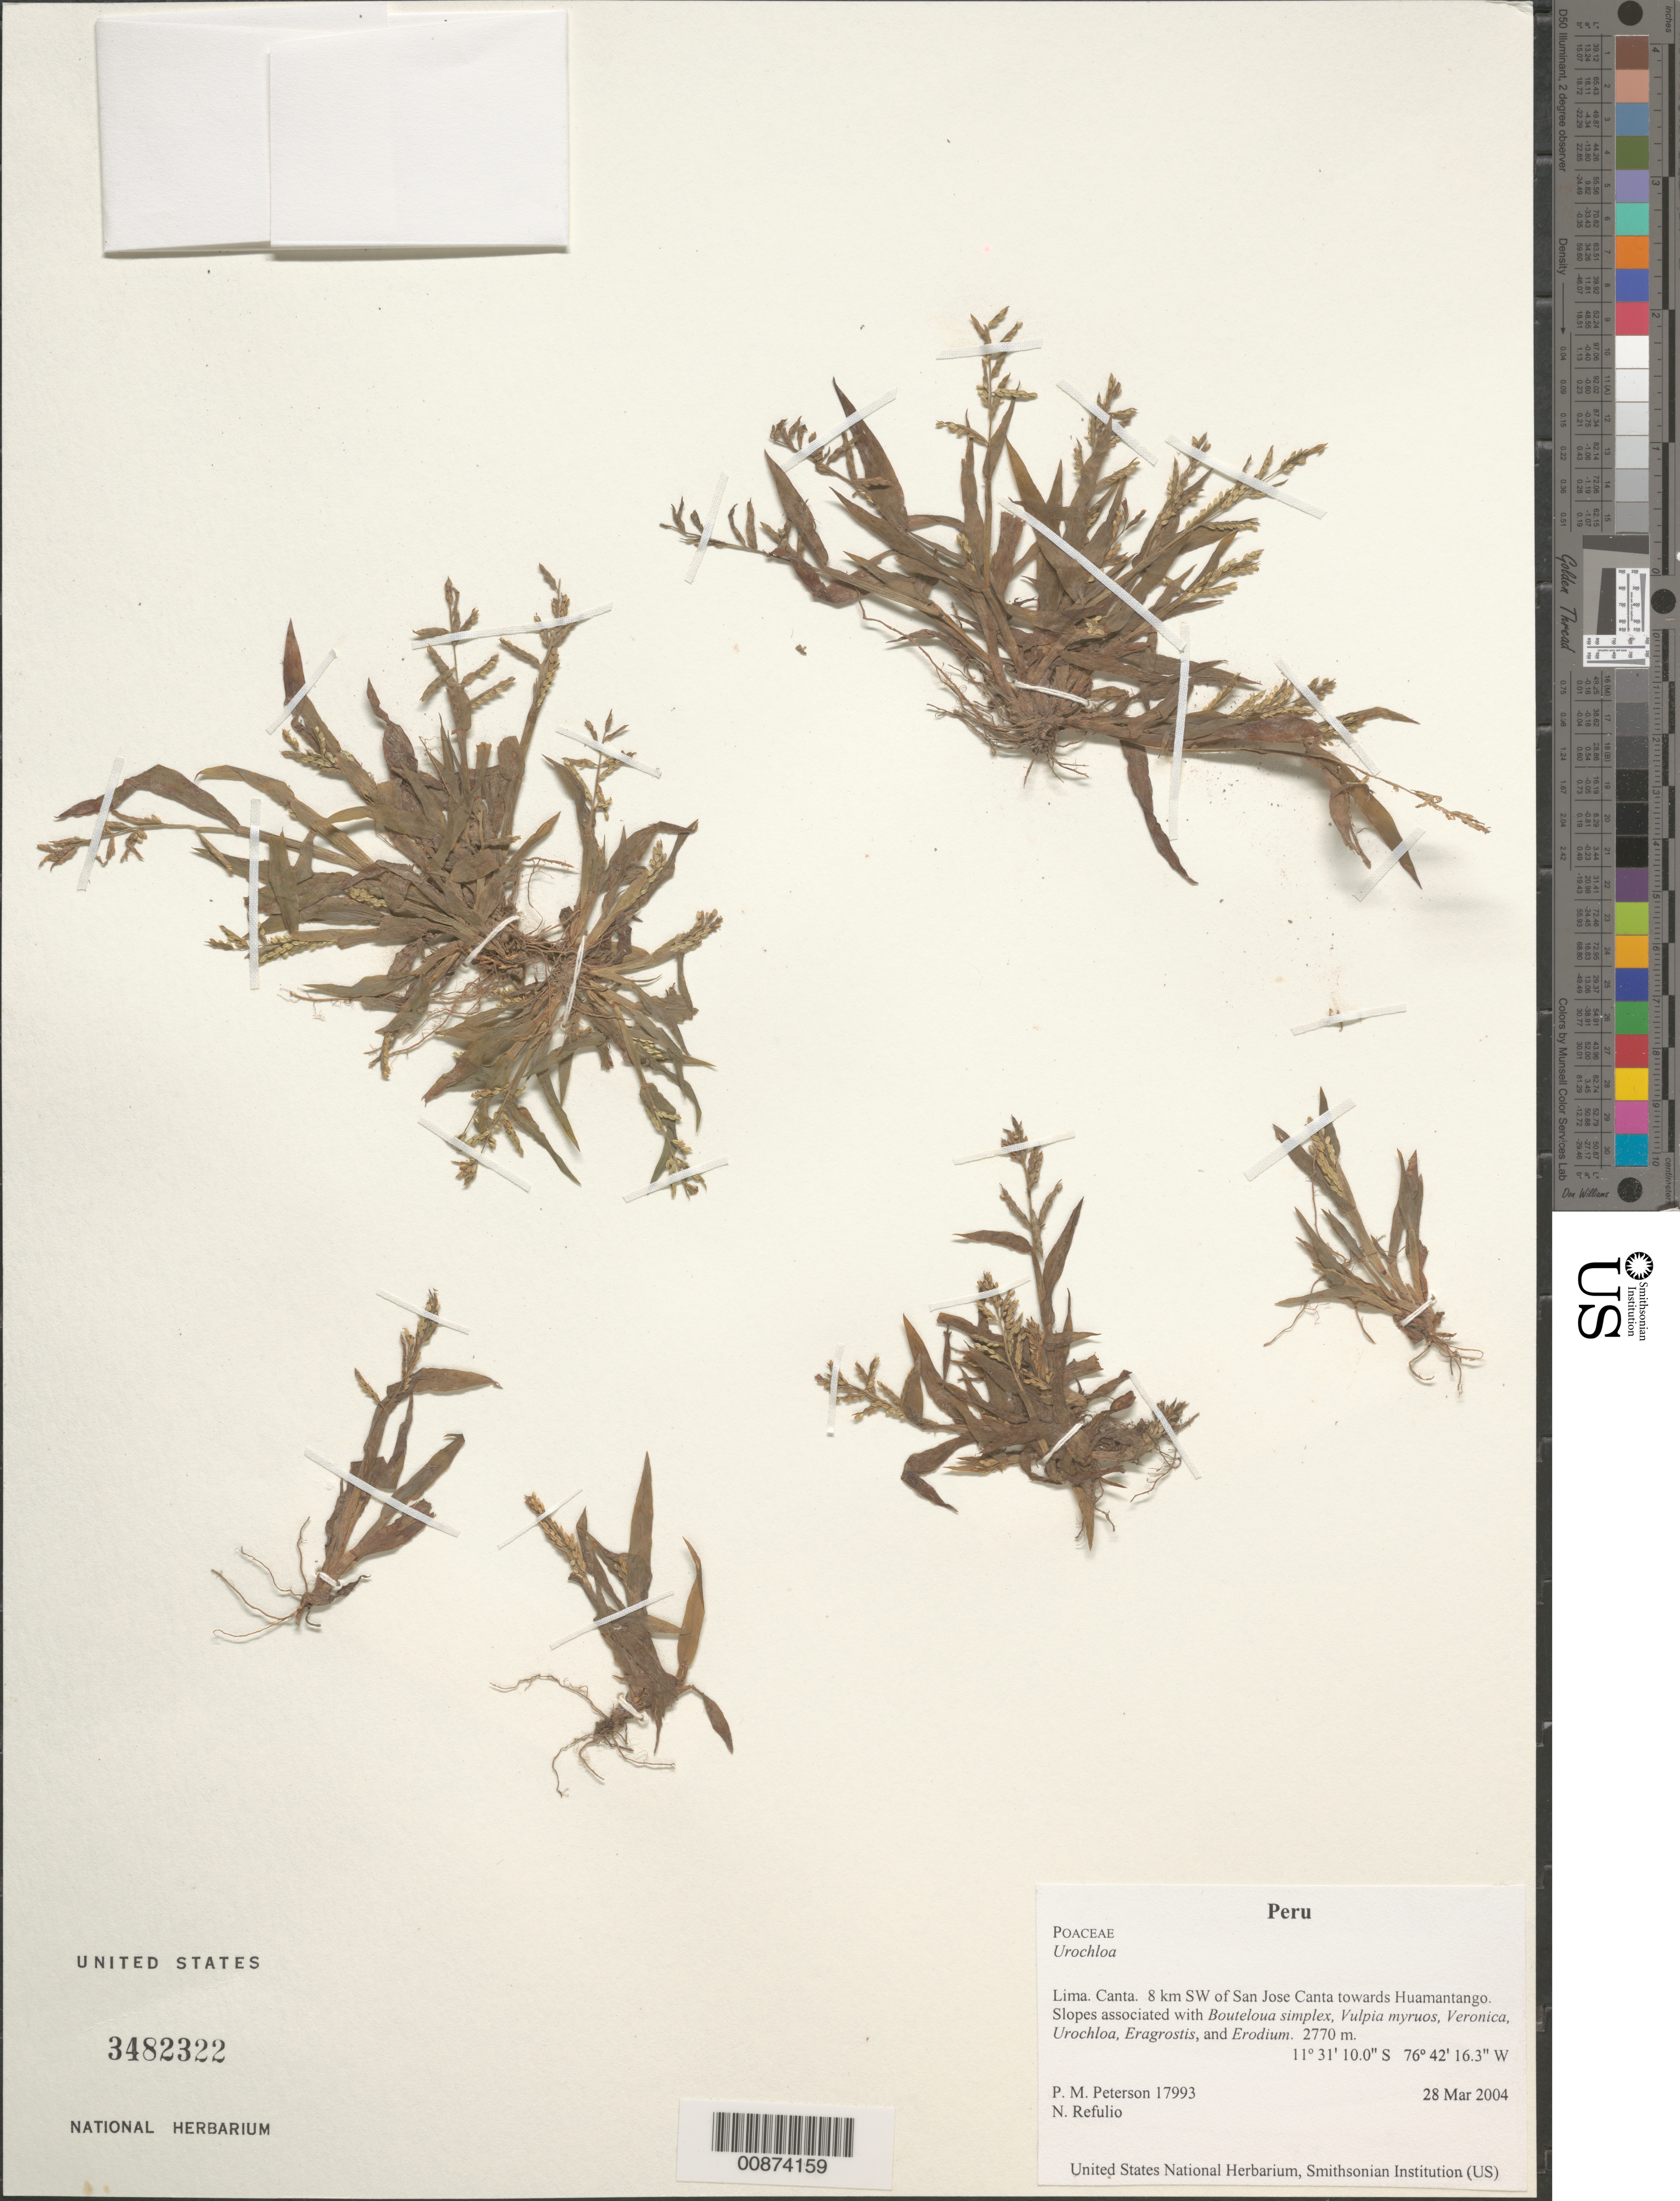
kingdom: Plantae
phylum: Tracheophyta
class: Liliopsida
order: Poales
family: Poaceae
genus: Urochloa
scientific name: Urochloa sp.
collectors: P. M. Peterson & N. Refulio-Rodríguez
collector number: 17993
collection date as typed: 28 Mar 2004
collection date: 2004-03-28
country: Peru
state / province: Lima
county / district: Canta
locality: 8 km SW of San Jose Canta towards Huamantango. Slopes associated with Bouteloua simplex, Vulpia myruos, Veronica, Urochloa, Eragrostis, and Erodium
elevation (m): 2770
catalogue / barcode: US 3482322